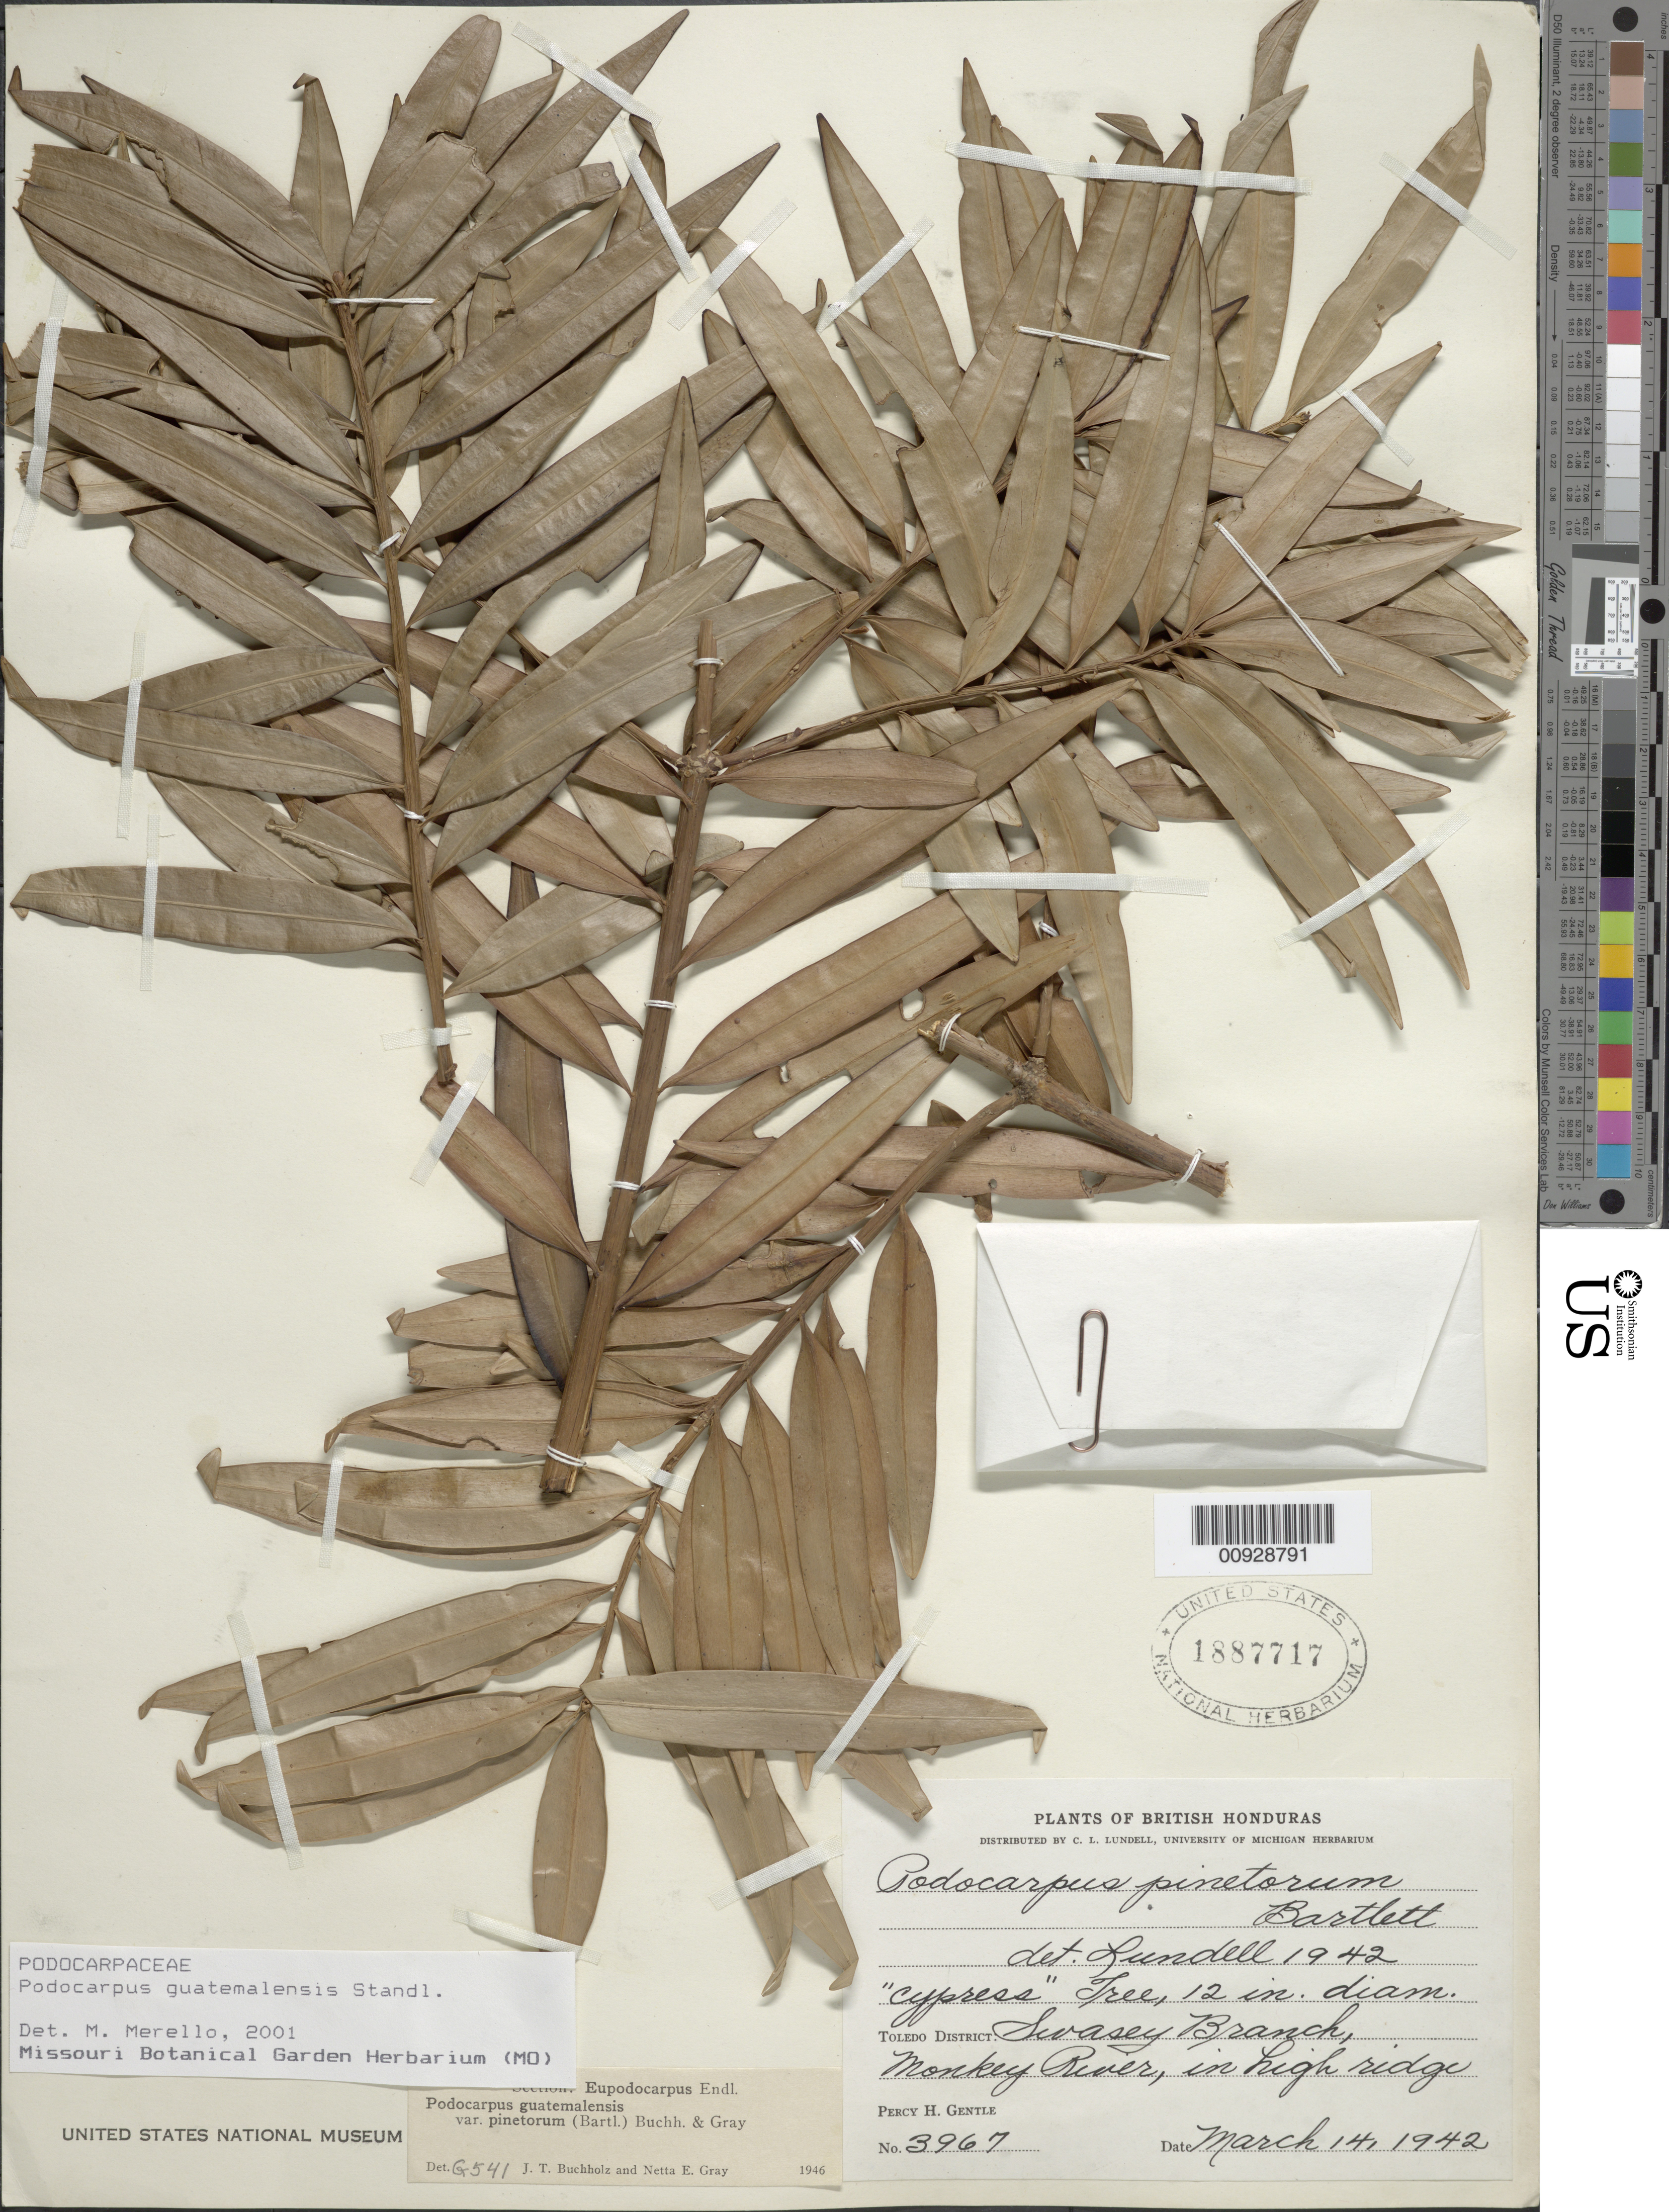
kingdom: Plantae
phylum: Tracheophyta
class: Pinopsida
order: Pinales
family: Podocarpaceae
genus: Podocarpus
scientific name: Podocarpus guatemalensis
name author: Standl.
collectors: P. H. Gentle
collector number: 3967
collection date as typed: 14 Mar 1942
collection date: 1942-03-14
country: Belize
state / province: Toledo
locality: British Honduras, Toledo District, Sivasey Branch, Monkey River.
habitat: In high ridge.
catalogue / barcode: US 1887717